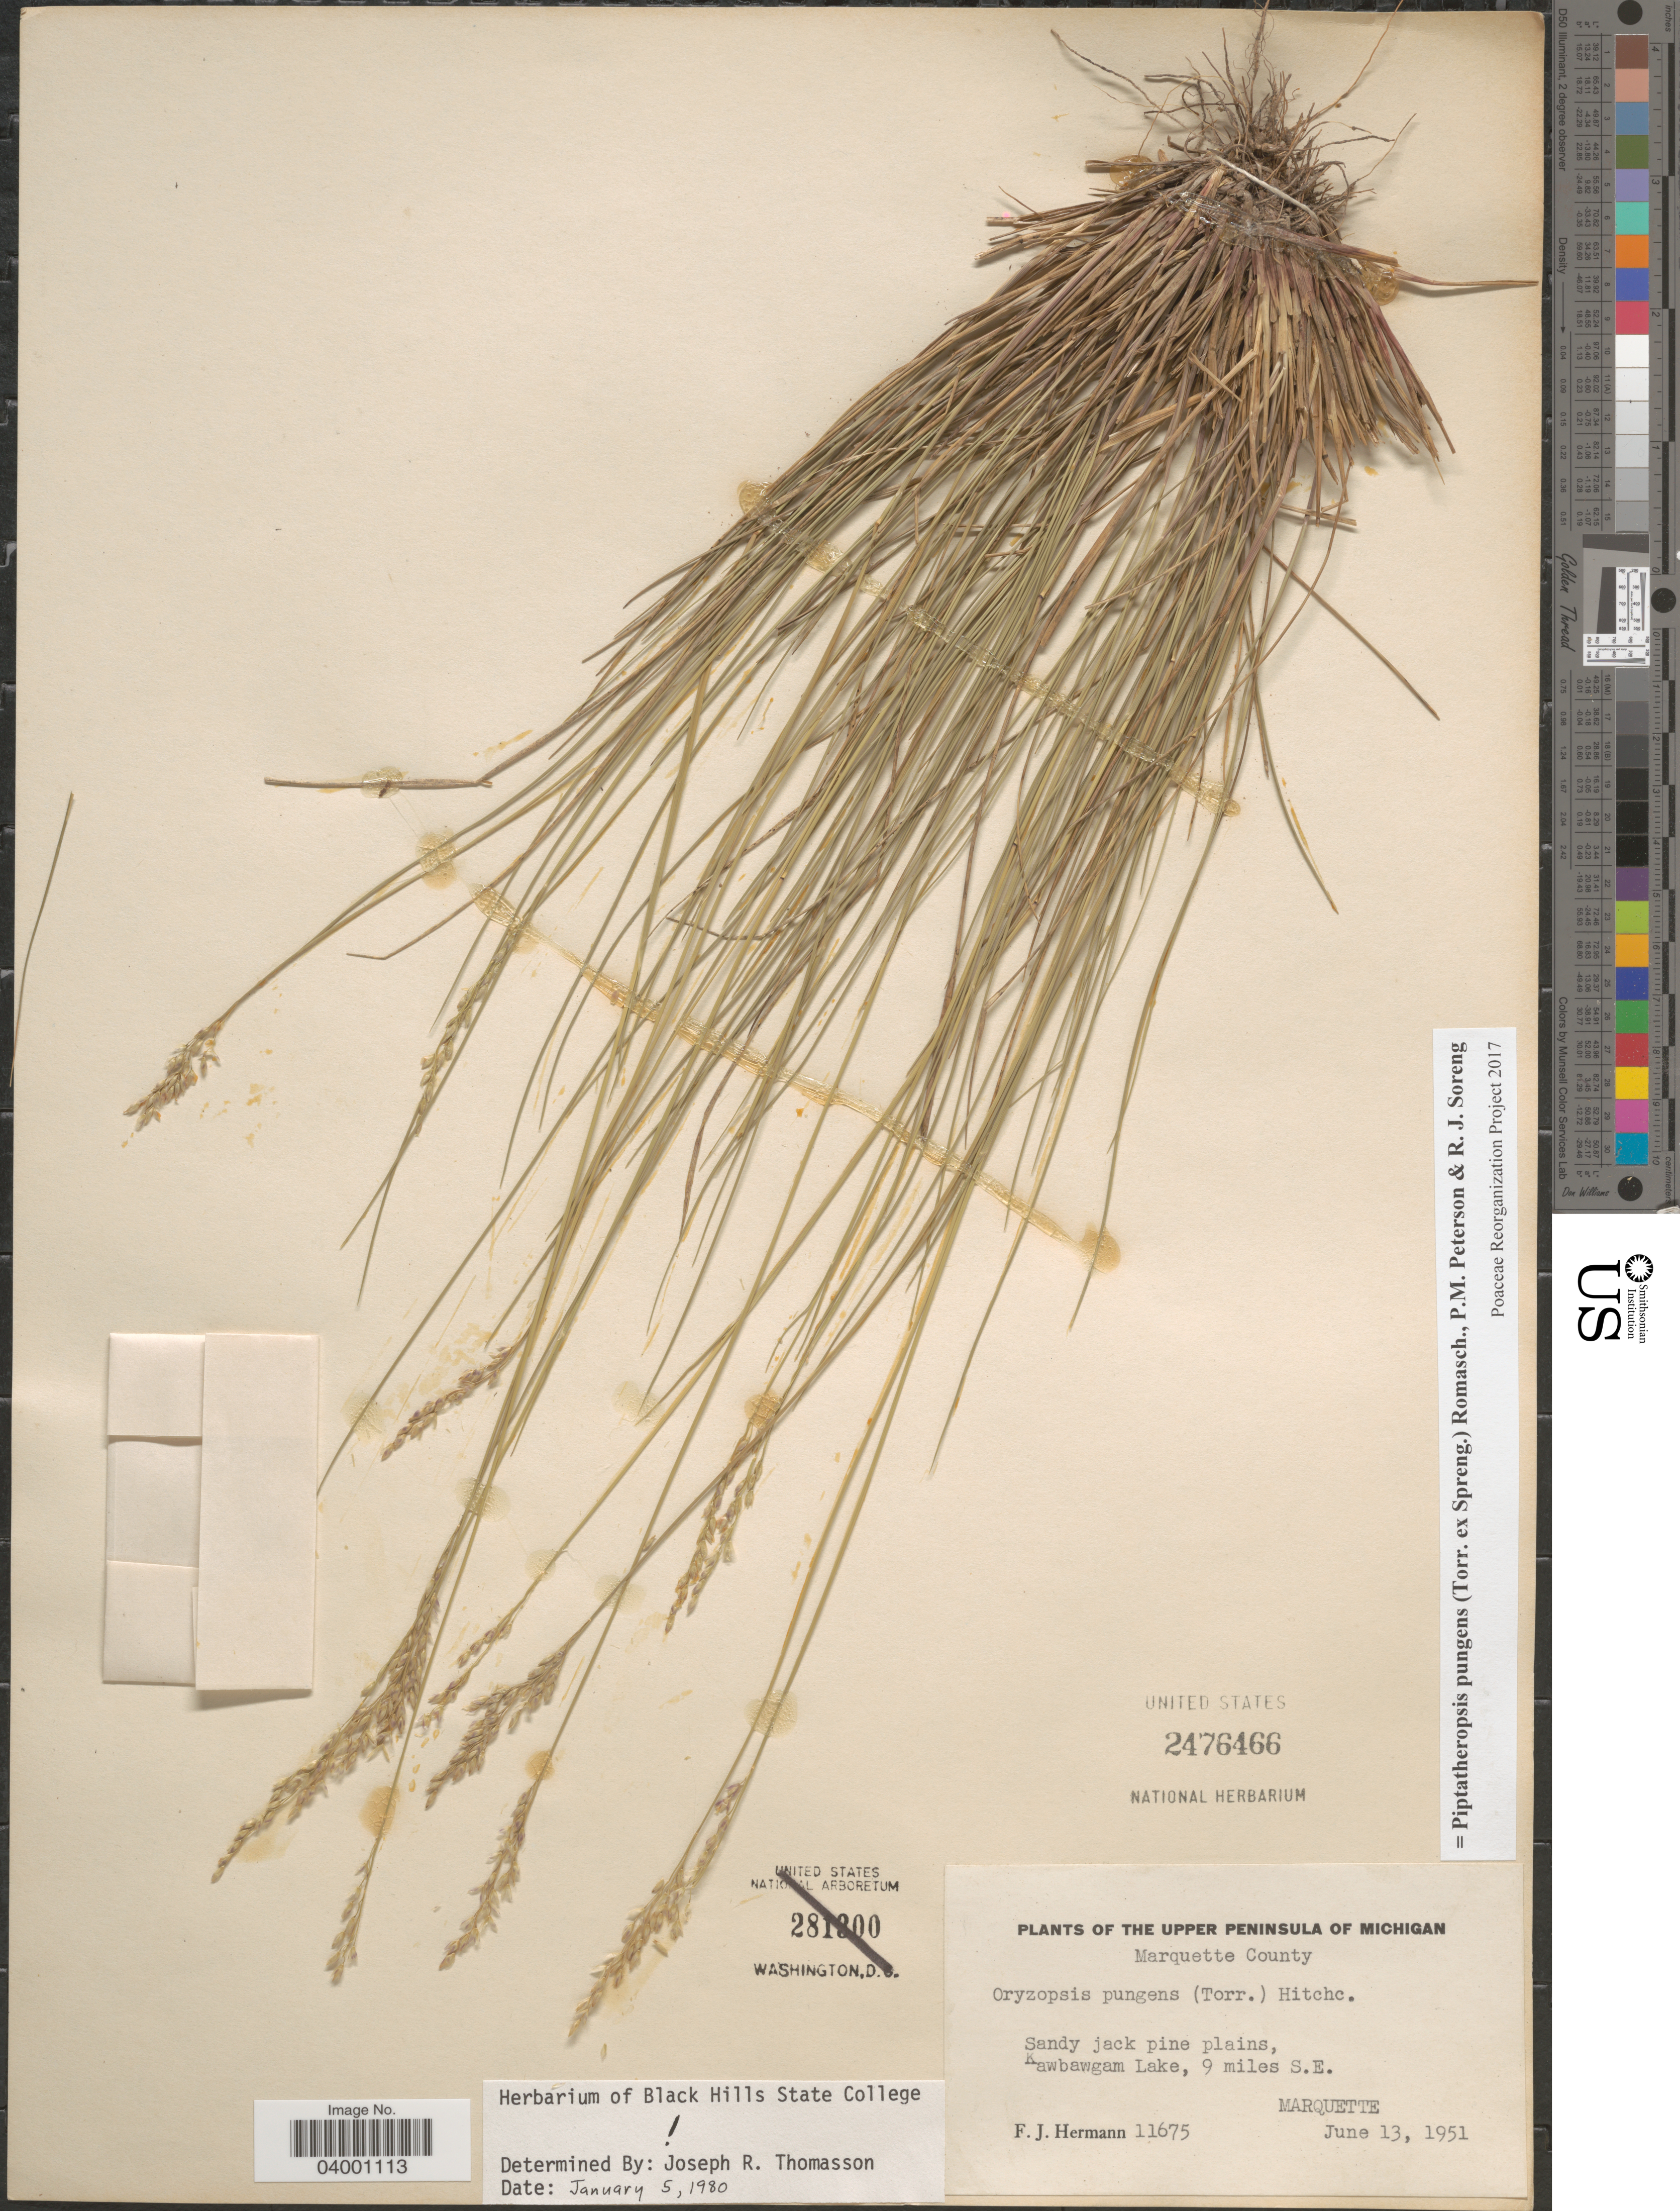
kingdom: Plantae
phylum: Tracheophyta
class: Liliopsida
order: Poales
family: Poaceae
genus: Piptatheropsis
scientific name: Piptatheropsis pungens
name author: (Torr. ex Spreng.) Romasch. et al.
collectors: F. J. Hermann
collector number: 11675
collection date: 1951-06-13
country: United States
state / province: Michigan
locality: The Upper Peninsula of Michigan. Marquette County. Kawbawgam Lake, 9 miles S.E. Marquette.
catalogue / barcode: US 2476466